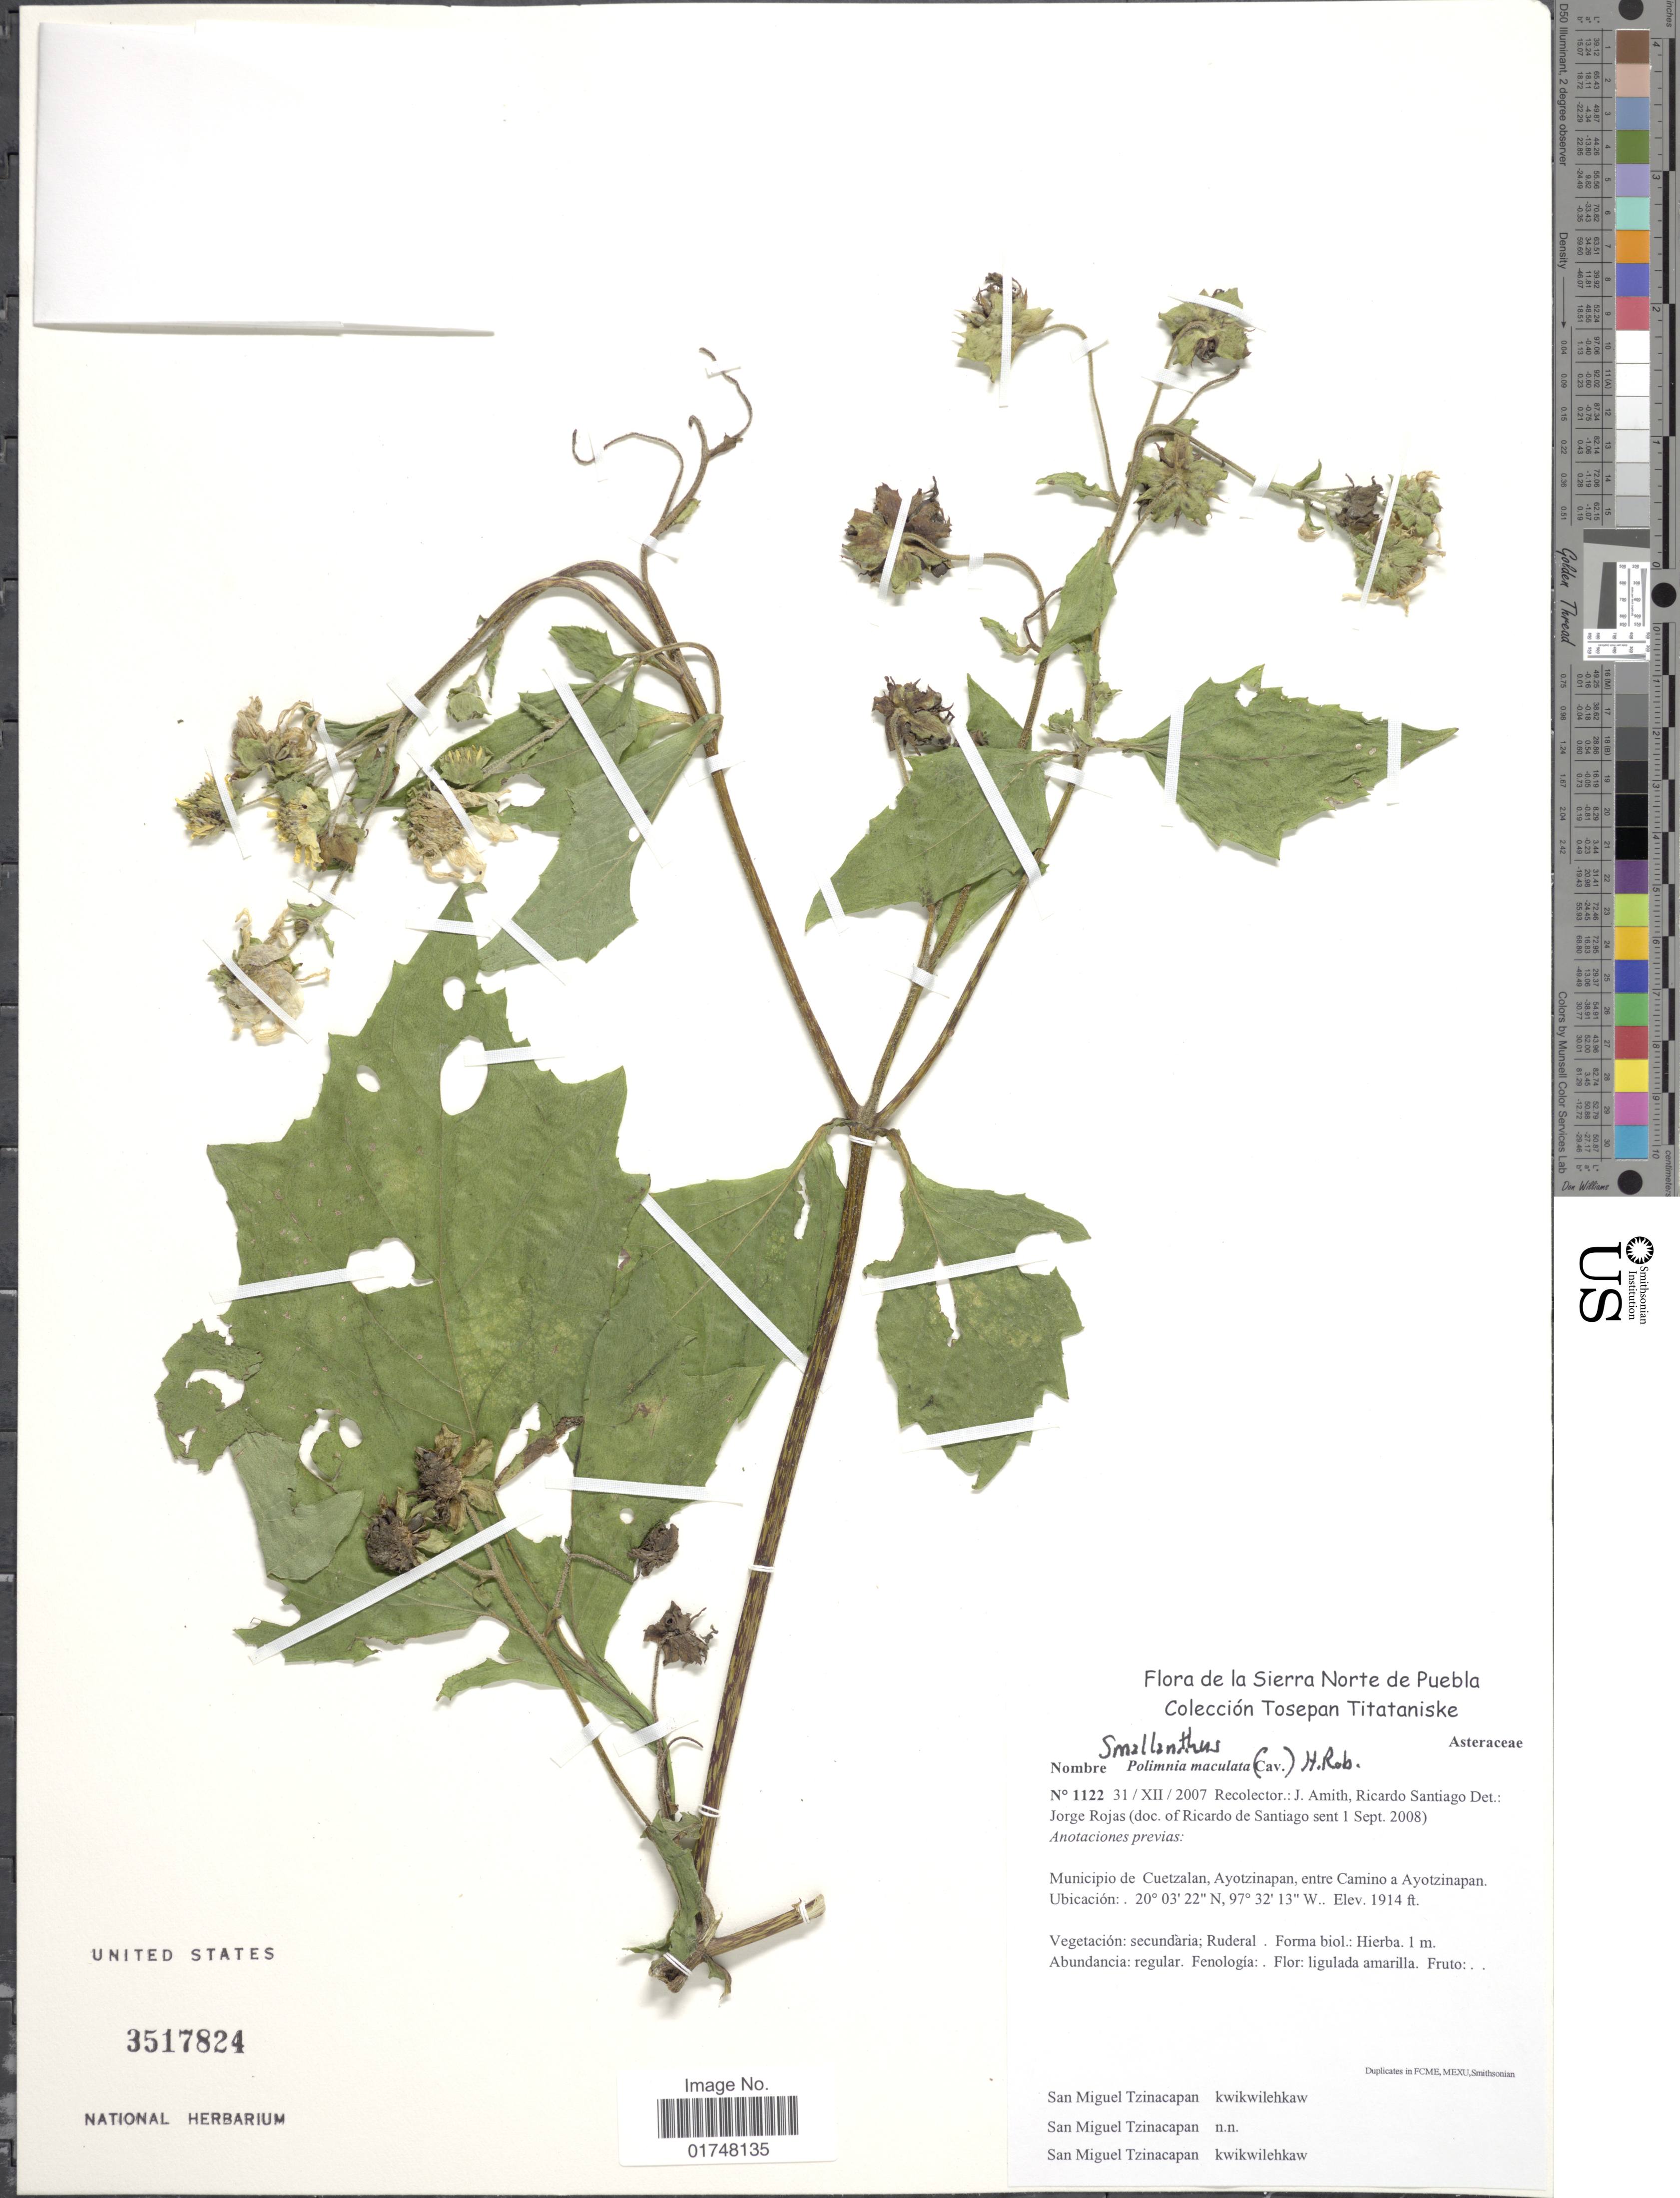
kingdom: Plantae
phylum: Tracheophyta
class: Magnoliopsida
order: Asterales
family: Asteraceae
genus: Smallanthus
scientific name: Smallanthus maculatus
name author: (Cav.) H. Rob.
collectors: J. D. Amith & R. Santiago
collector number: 1122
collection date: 2007-12-31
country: Mexico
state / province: Puebla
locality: La Sierra Norte de Puebla. Municipio de Cuetzalan, Ayotzinapan, entre Camino a Ayotzinapan Ublicacion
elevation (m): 583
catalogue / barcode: US 3517824